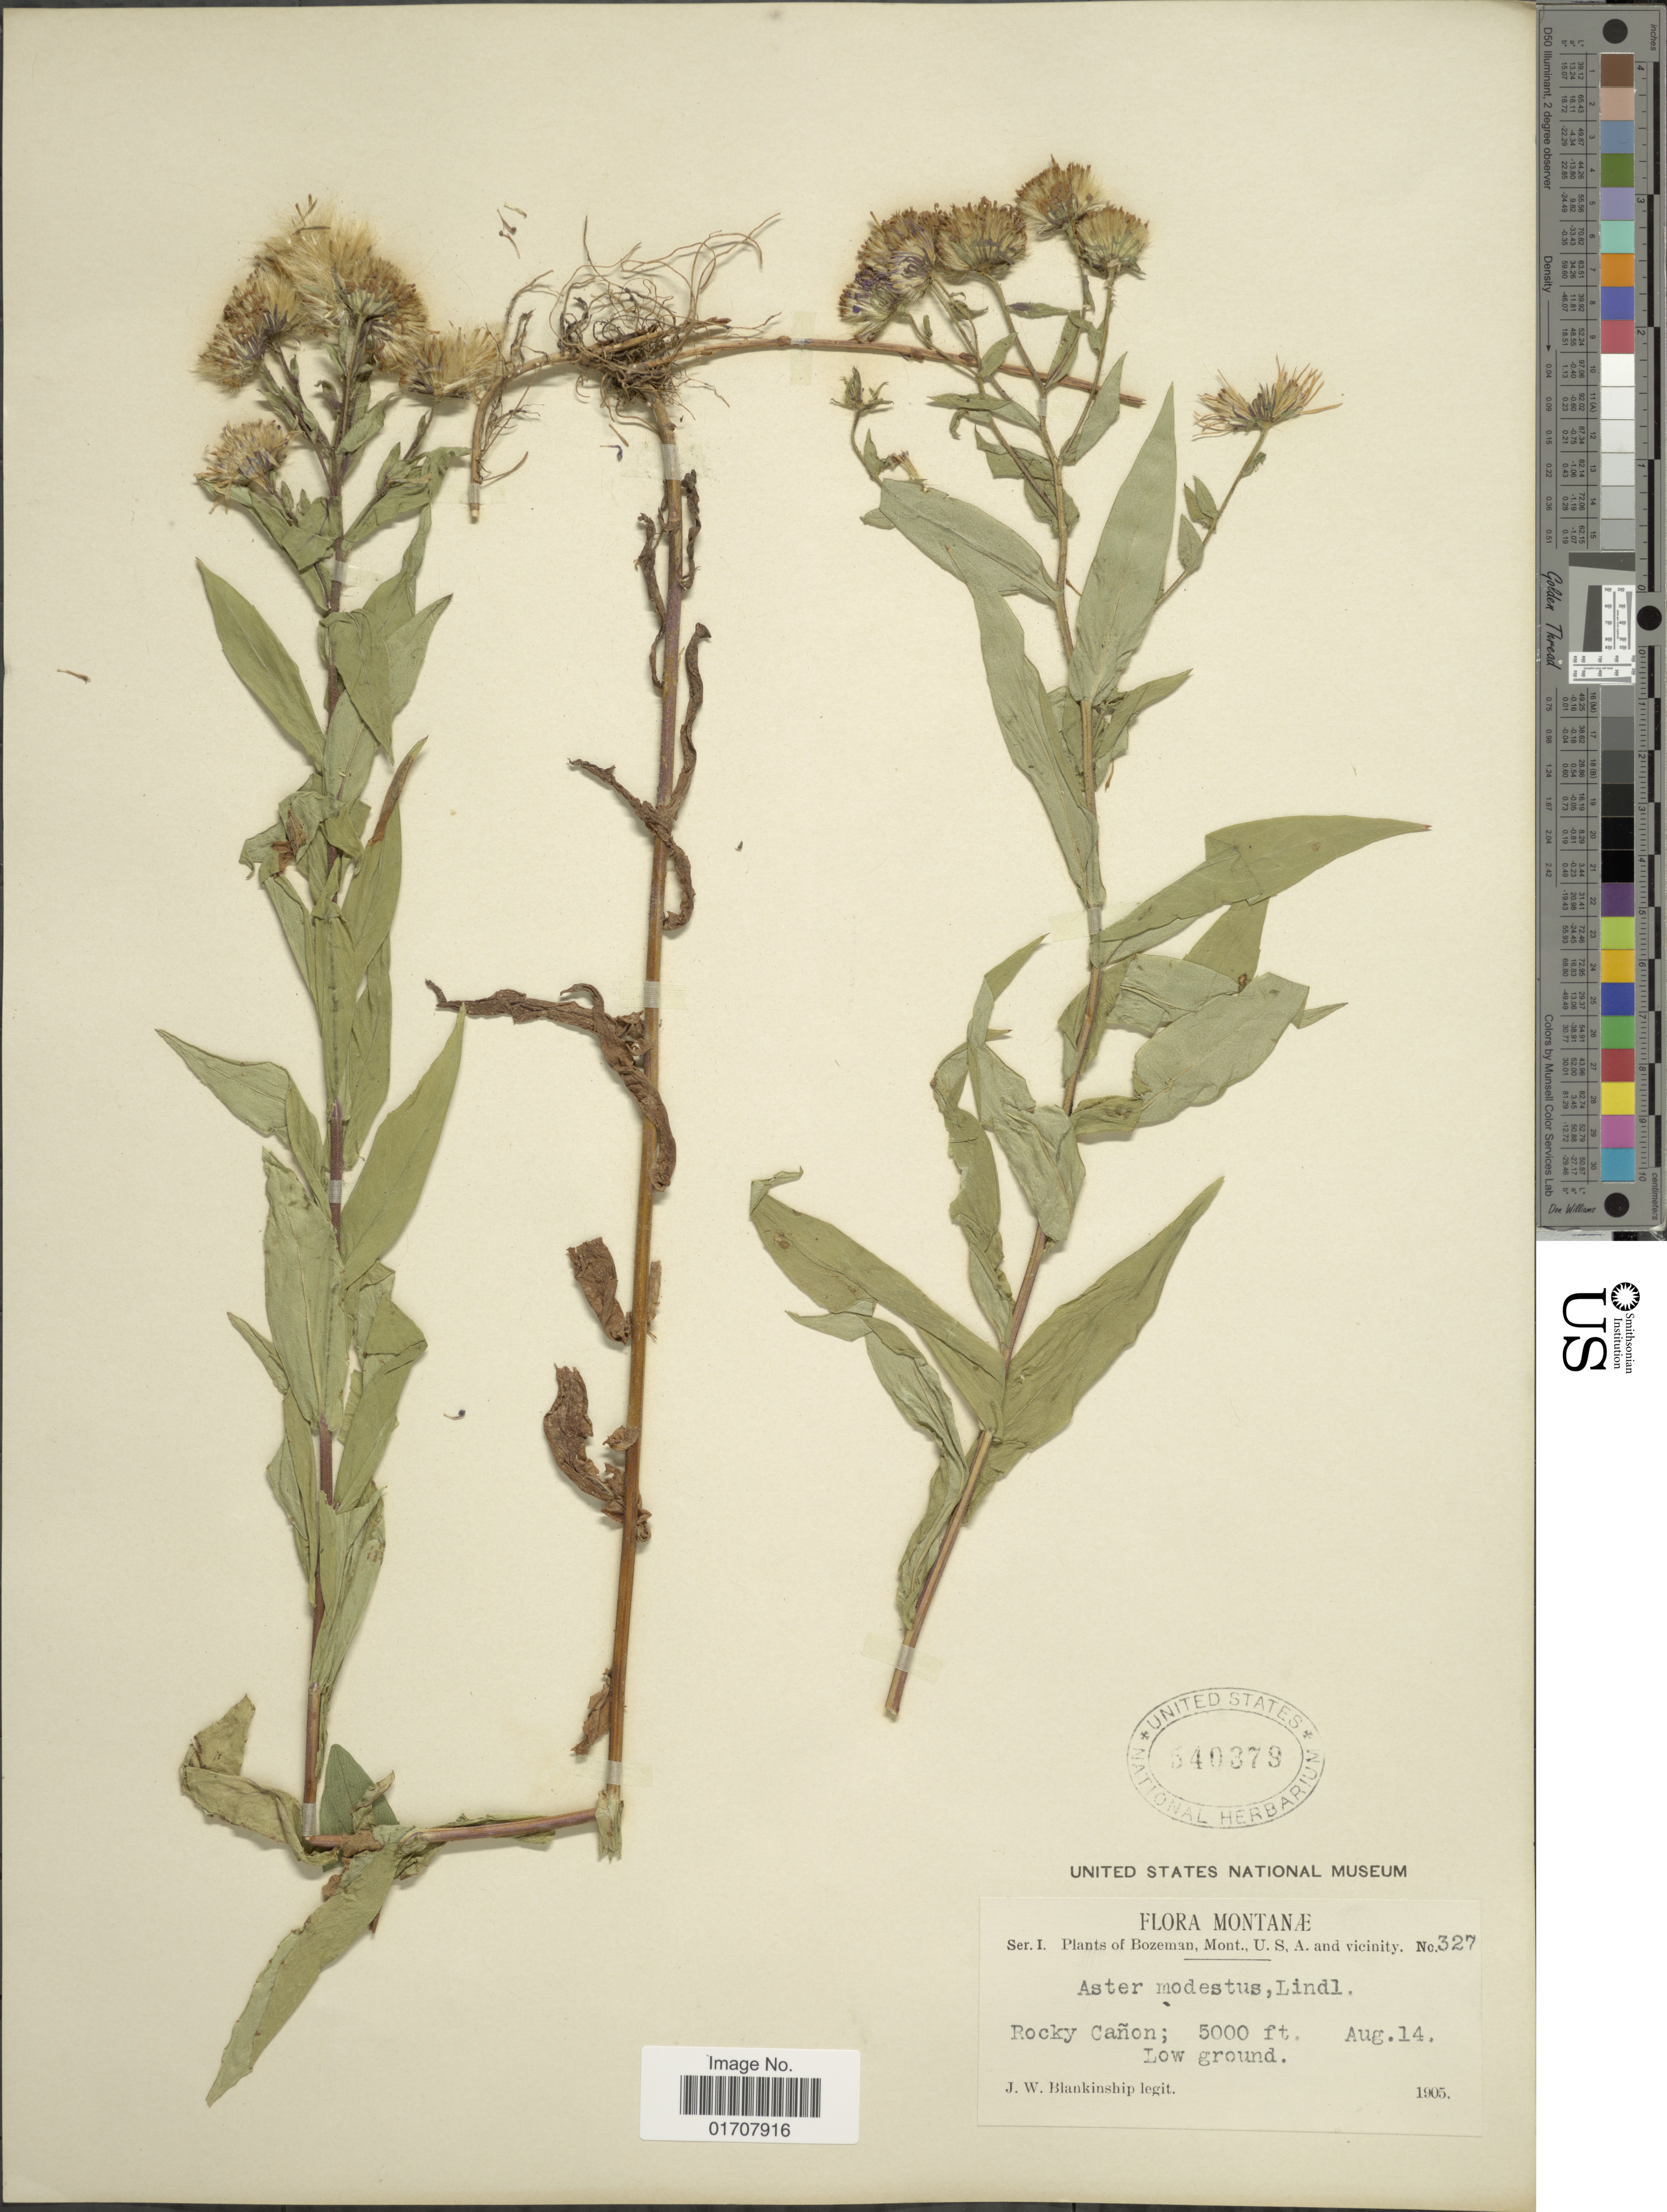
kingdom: Plantae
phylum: Tracheophyta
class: Magnoliopsida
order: Asterales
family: Asteraceae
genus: Canadanthus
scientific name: Canadanthus modestus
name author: (Lindl.) G.L. Nesom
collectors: J. W. Blankinship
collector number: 327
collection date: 1905-08-14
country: United States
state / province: Montana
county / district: Gallatin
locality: Bozeman, Rocky Cañon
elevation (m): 1524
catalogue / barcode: US 540379